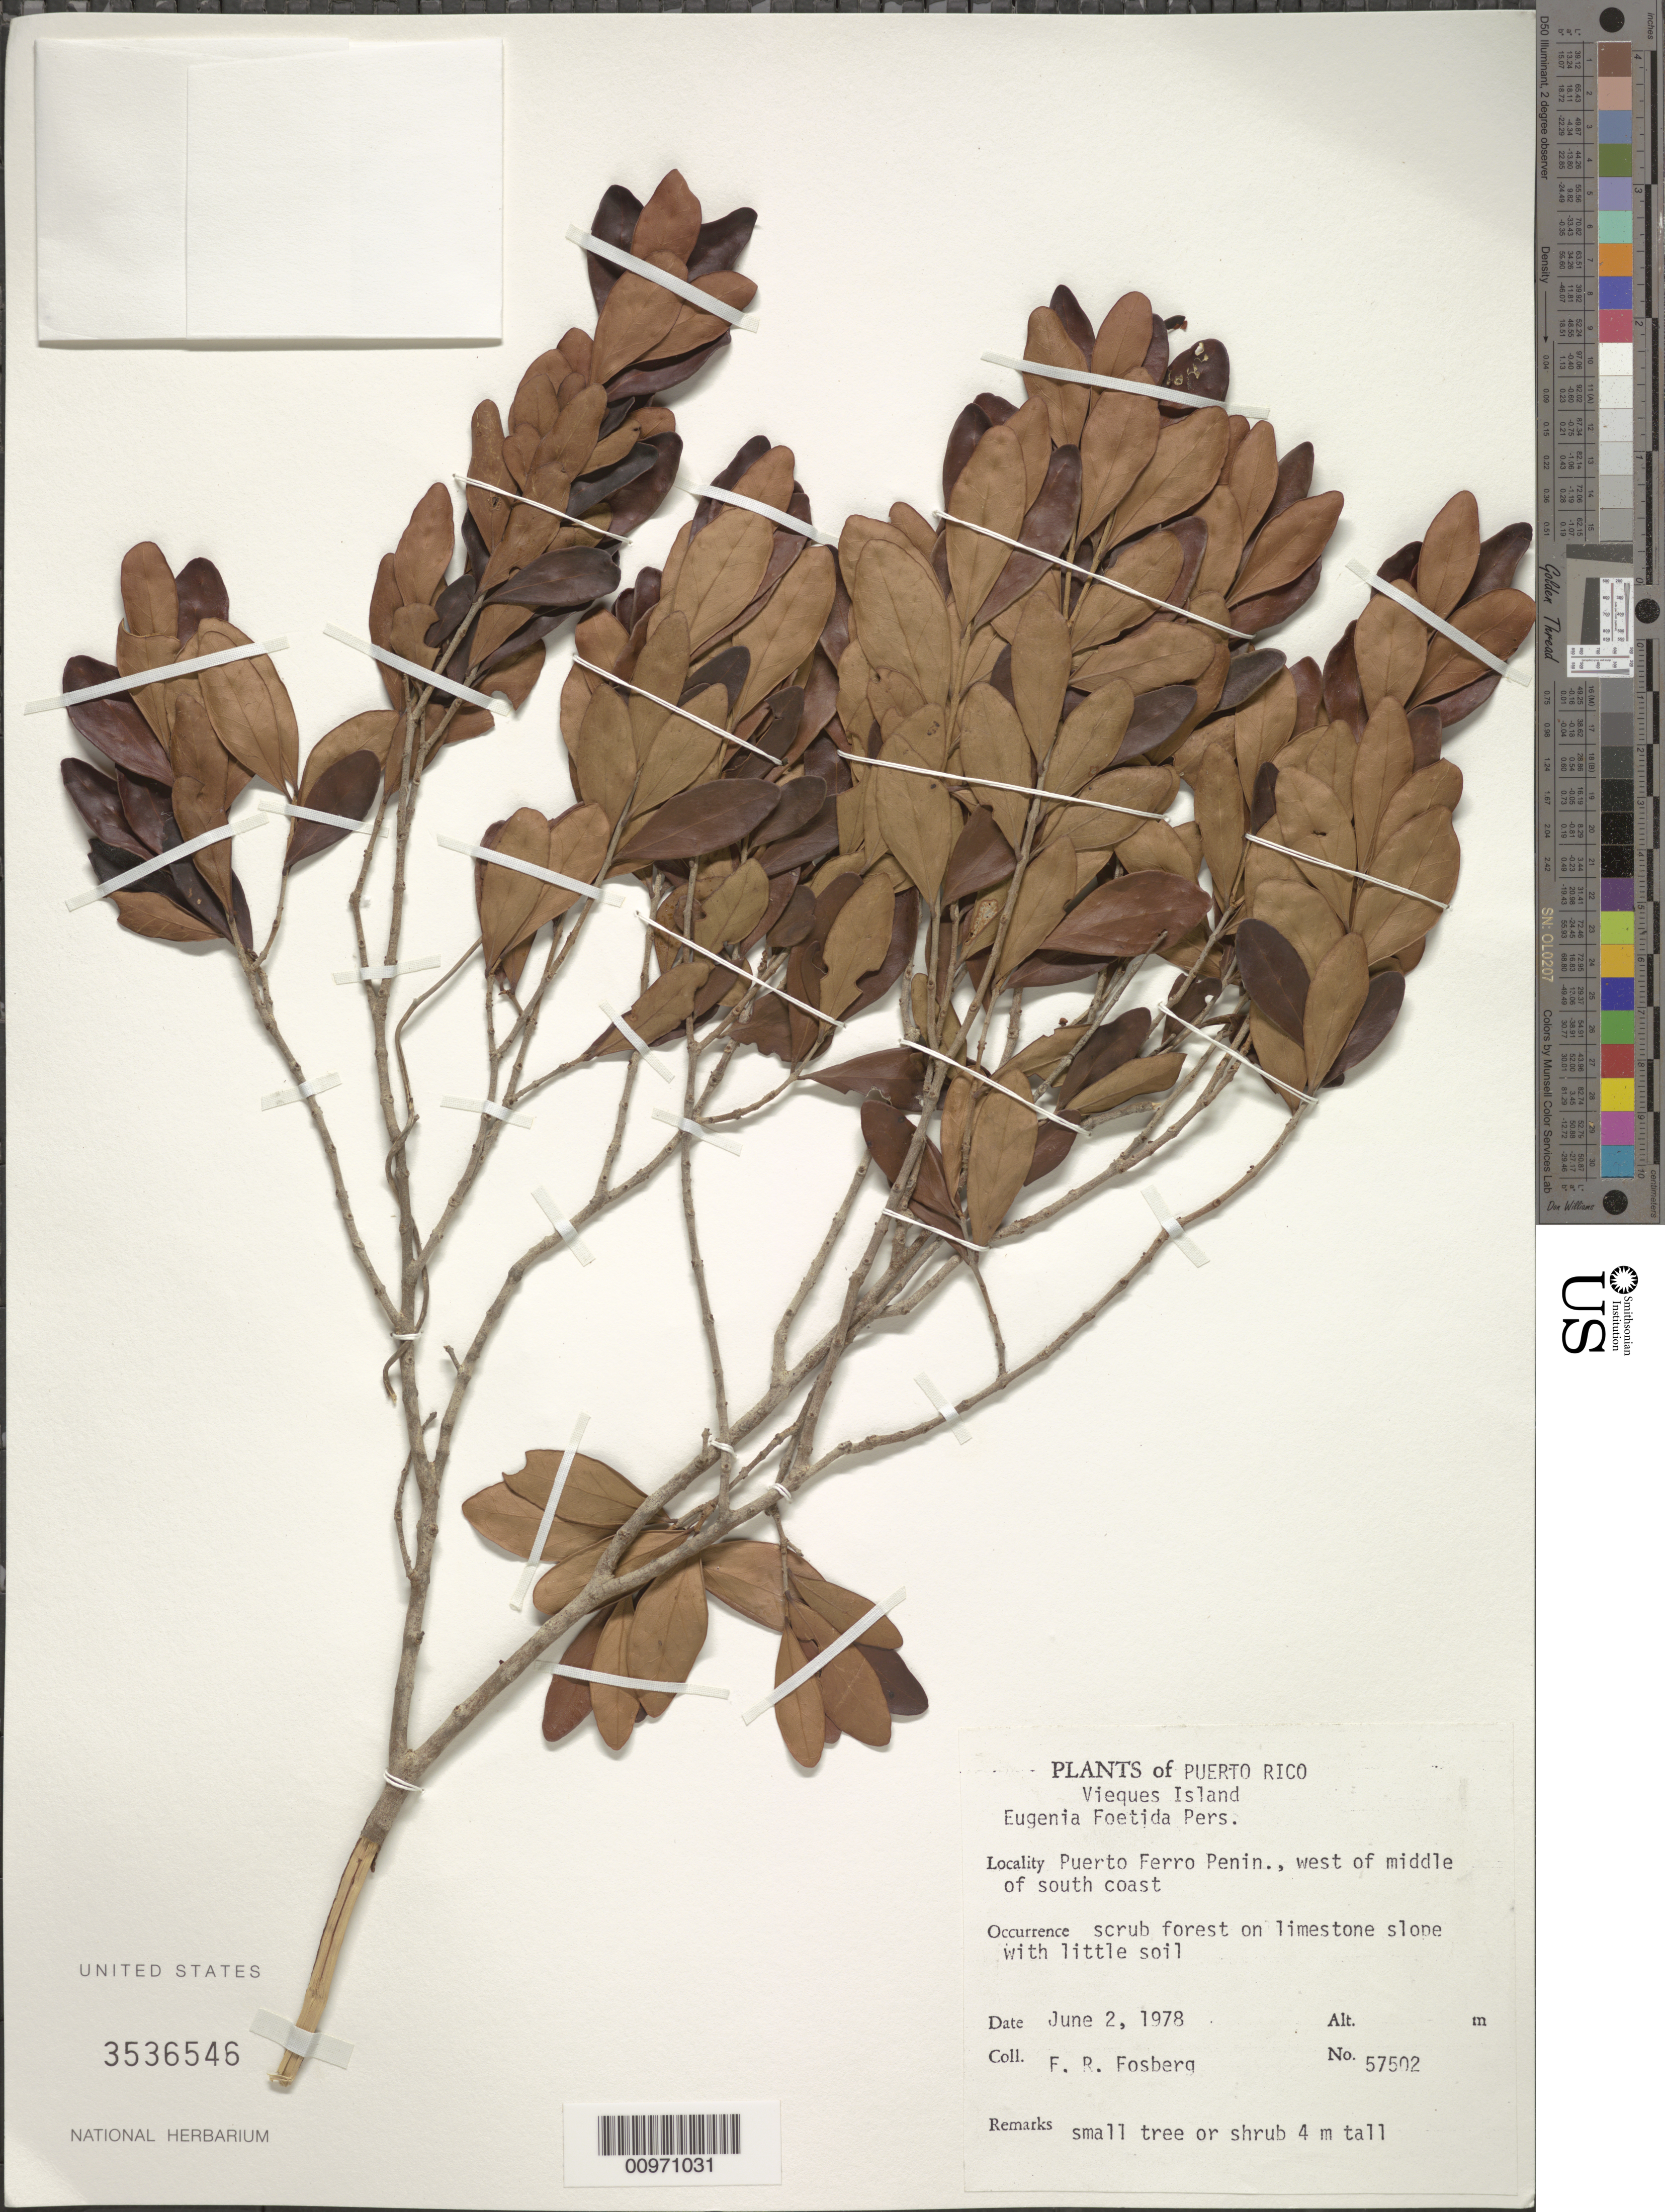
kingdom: Plantae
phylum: Tracheophyta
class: Magnoliopsida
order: Myrtales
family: Myrtaceae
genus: Eugenia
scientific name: Eugenia foetida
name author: Pers.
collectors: F. R. Fosberg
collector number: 57502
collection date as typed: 02 Jun 1978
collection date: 1978-06-02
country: Puerto Rico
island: Vieques I.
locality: Puerto Ferro Penin., west of middle of south coast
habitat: Scrub forest on limestone slope with little soil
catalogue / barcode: US 3536546